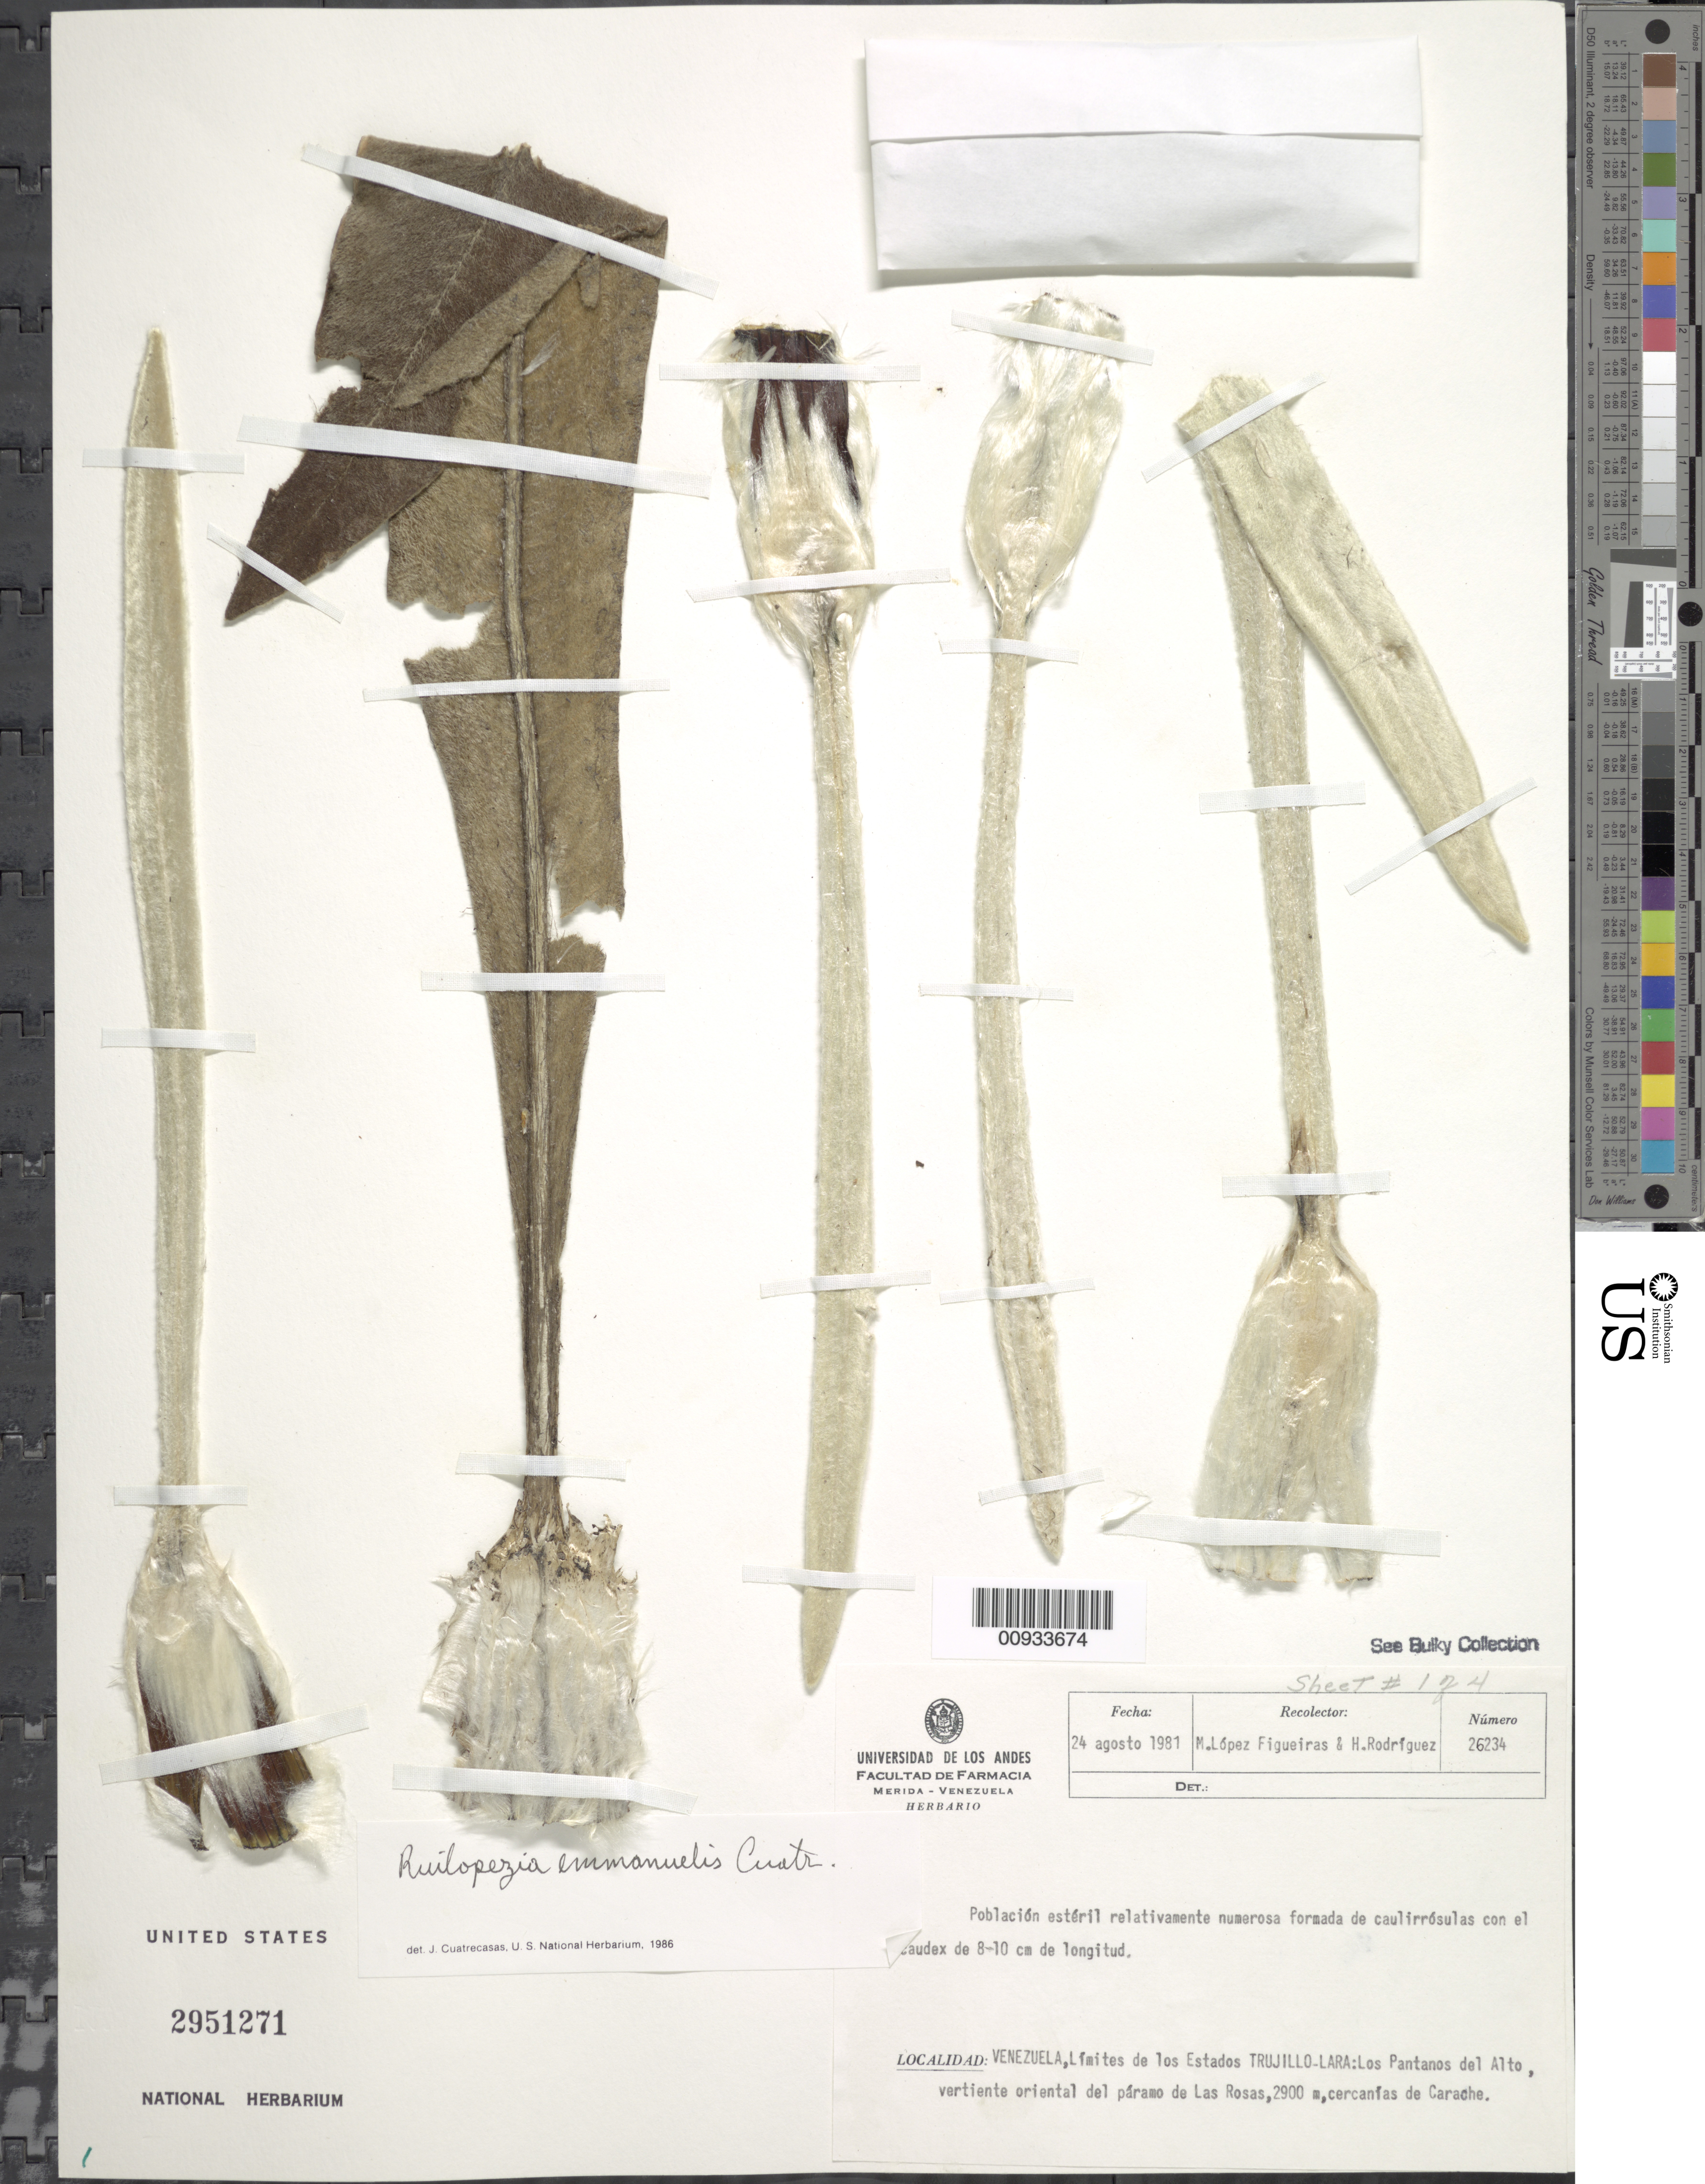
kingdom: Plantae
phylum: Tracheophyta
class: Magnoliopsida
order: Asterales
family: Asteraceae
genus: Ruilopezia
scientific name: Ruilopezia emmanuelis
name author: Cuatrec.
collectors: M. López Figueiras & H. A. Rodriguez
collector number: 26234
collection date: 1981-08-24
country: Venezuela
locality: Límites de los Estados Trujillo-Lara: Los Pantanos del Alto, vertiente oriental del páramo de Las Rosas, cercanías de Carache.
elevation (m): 2900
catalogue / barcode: US 2951271